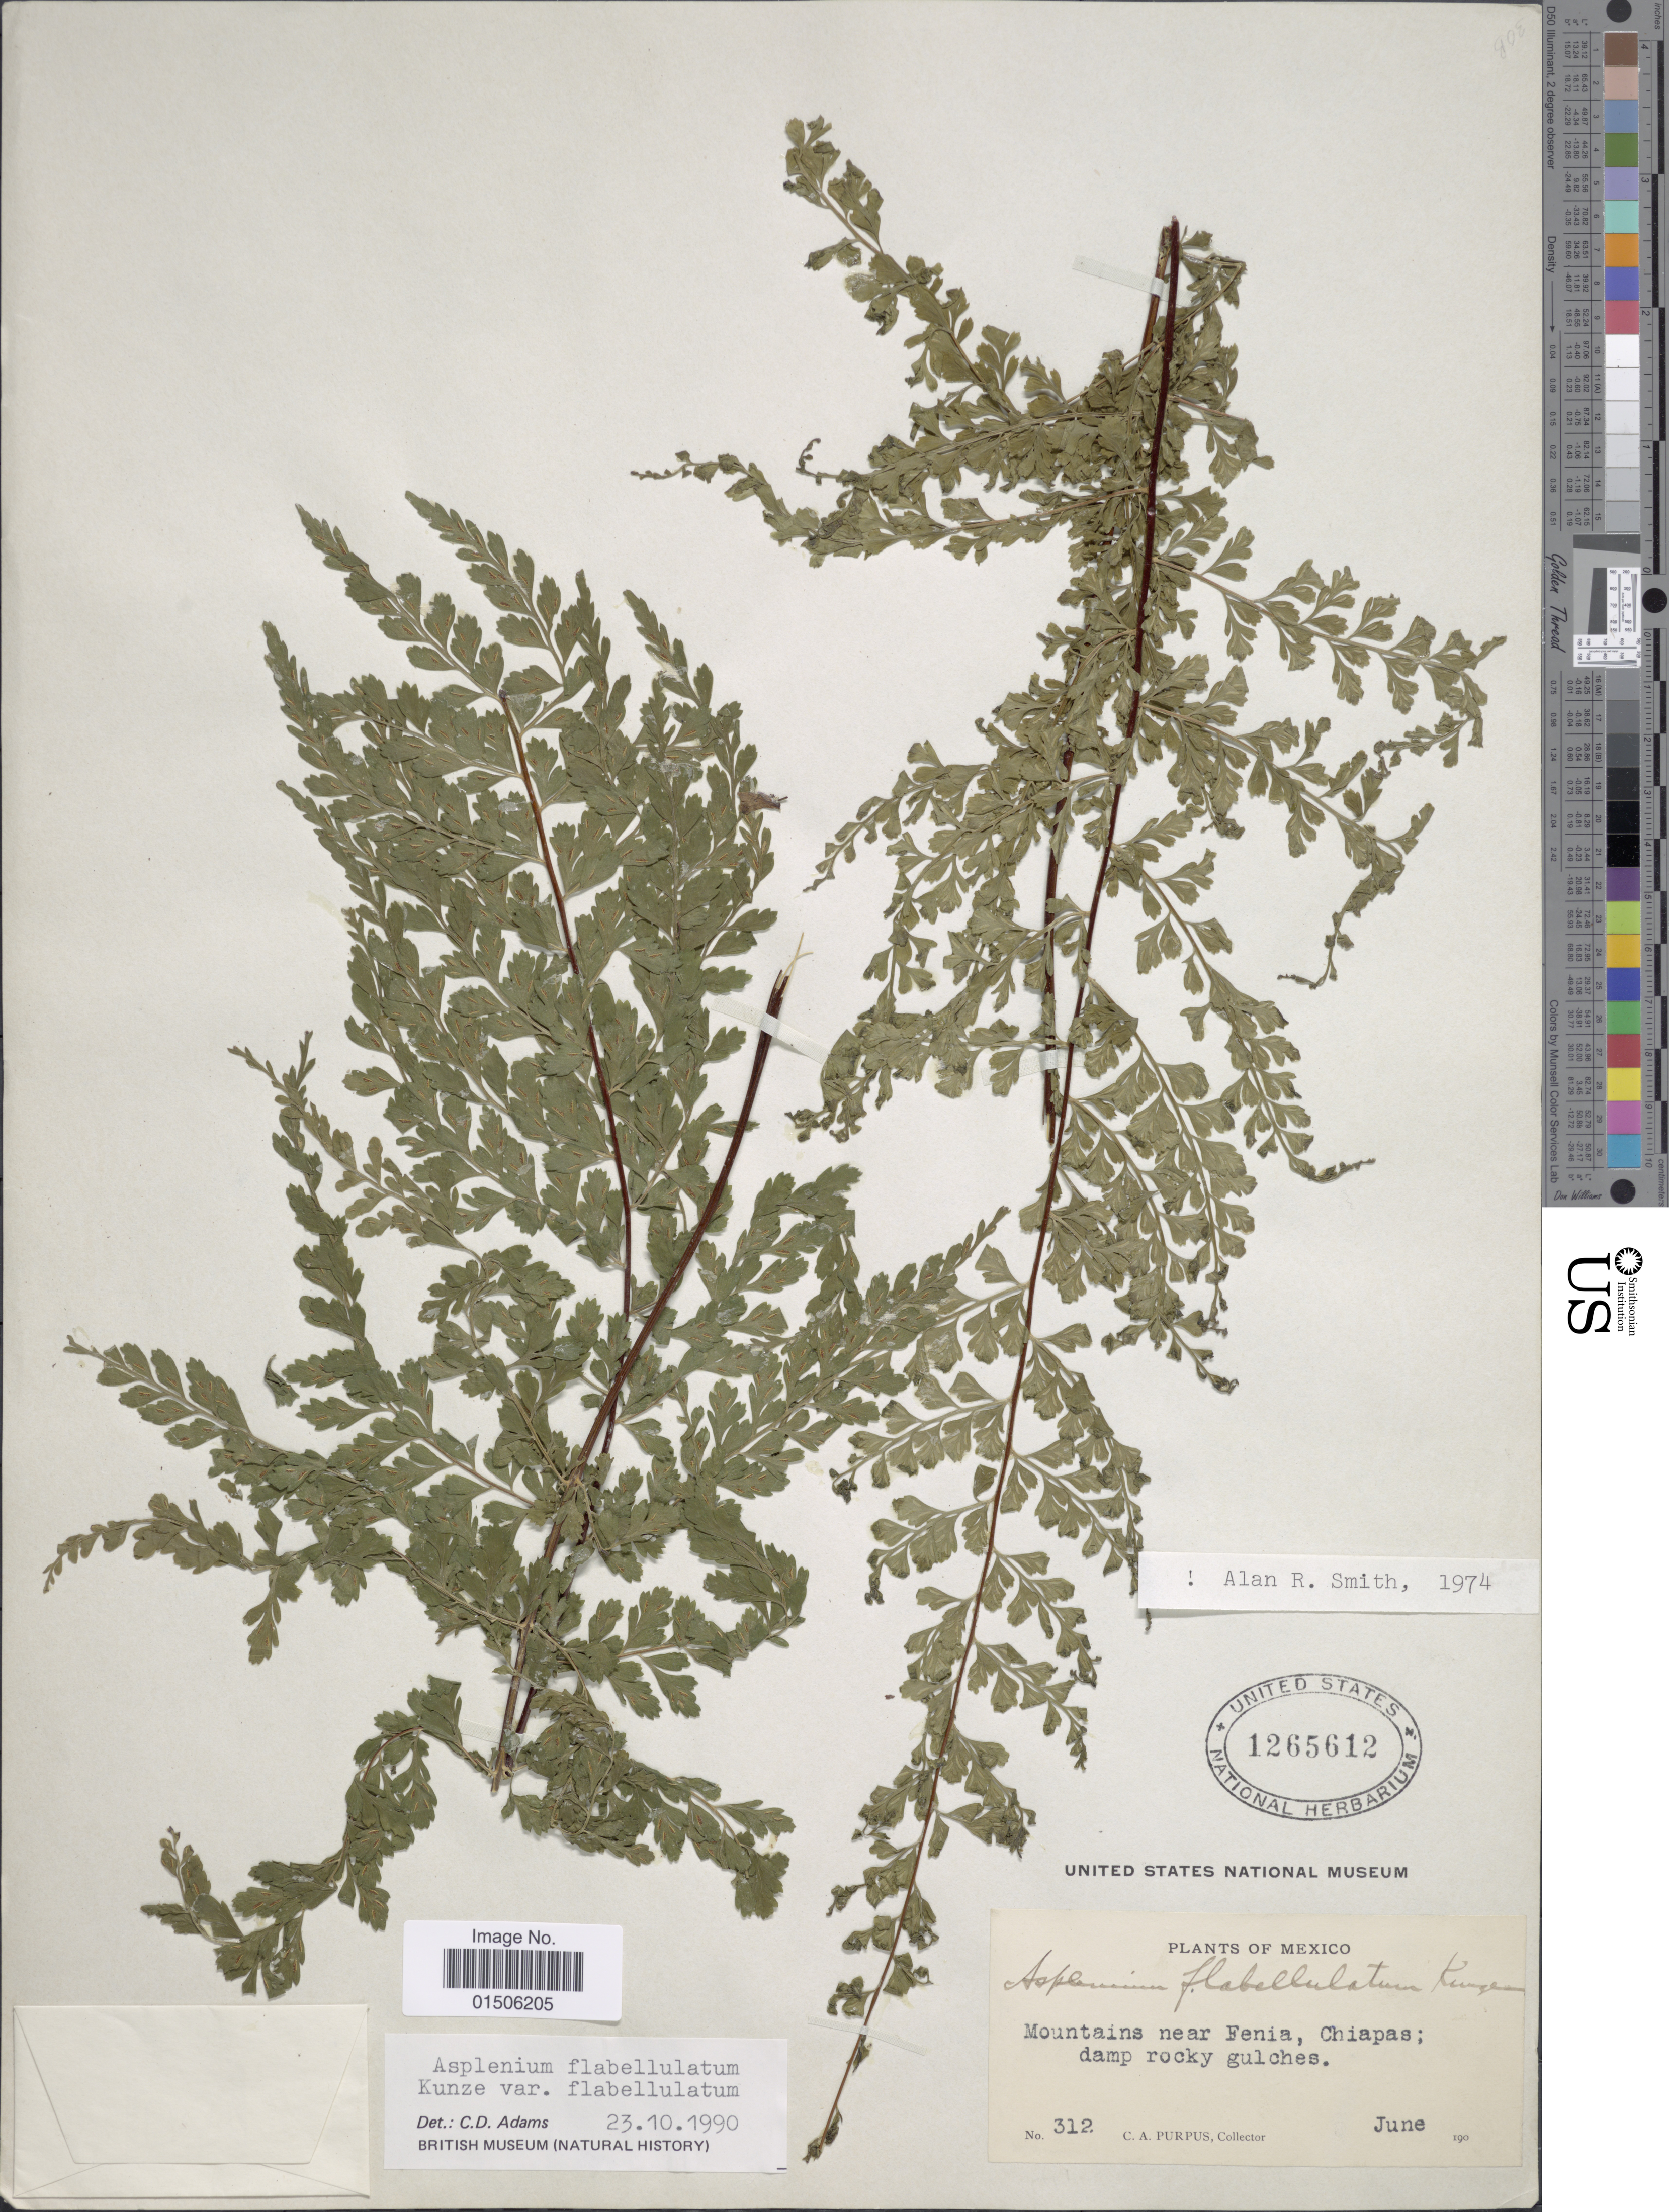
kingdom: Plantae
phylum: Tracheophyta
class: Polypodiopsida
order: Polypodiales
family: Aspleniaceae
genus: Asplenium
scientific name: Asplenium flabellulatum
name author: Kunze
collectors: C. A. Purpus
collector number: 312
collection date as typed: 190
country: Mexico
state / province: Chiapas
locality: Mountains near Fenia, damp rocky gulches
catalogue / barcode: US 1265612